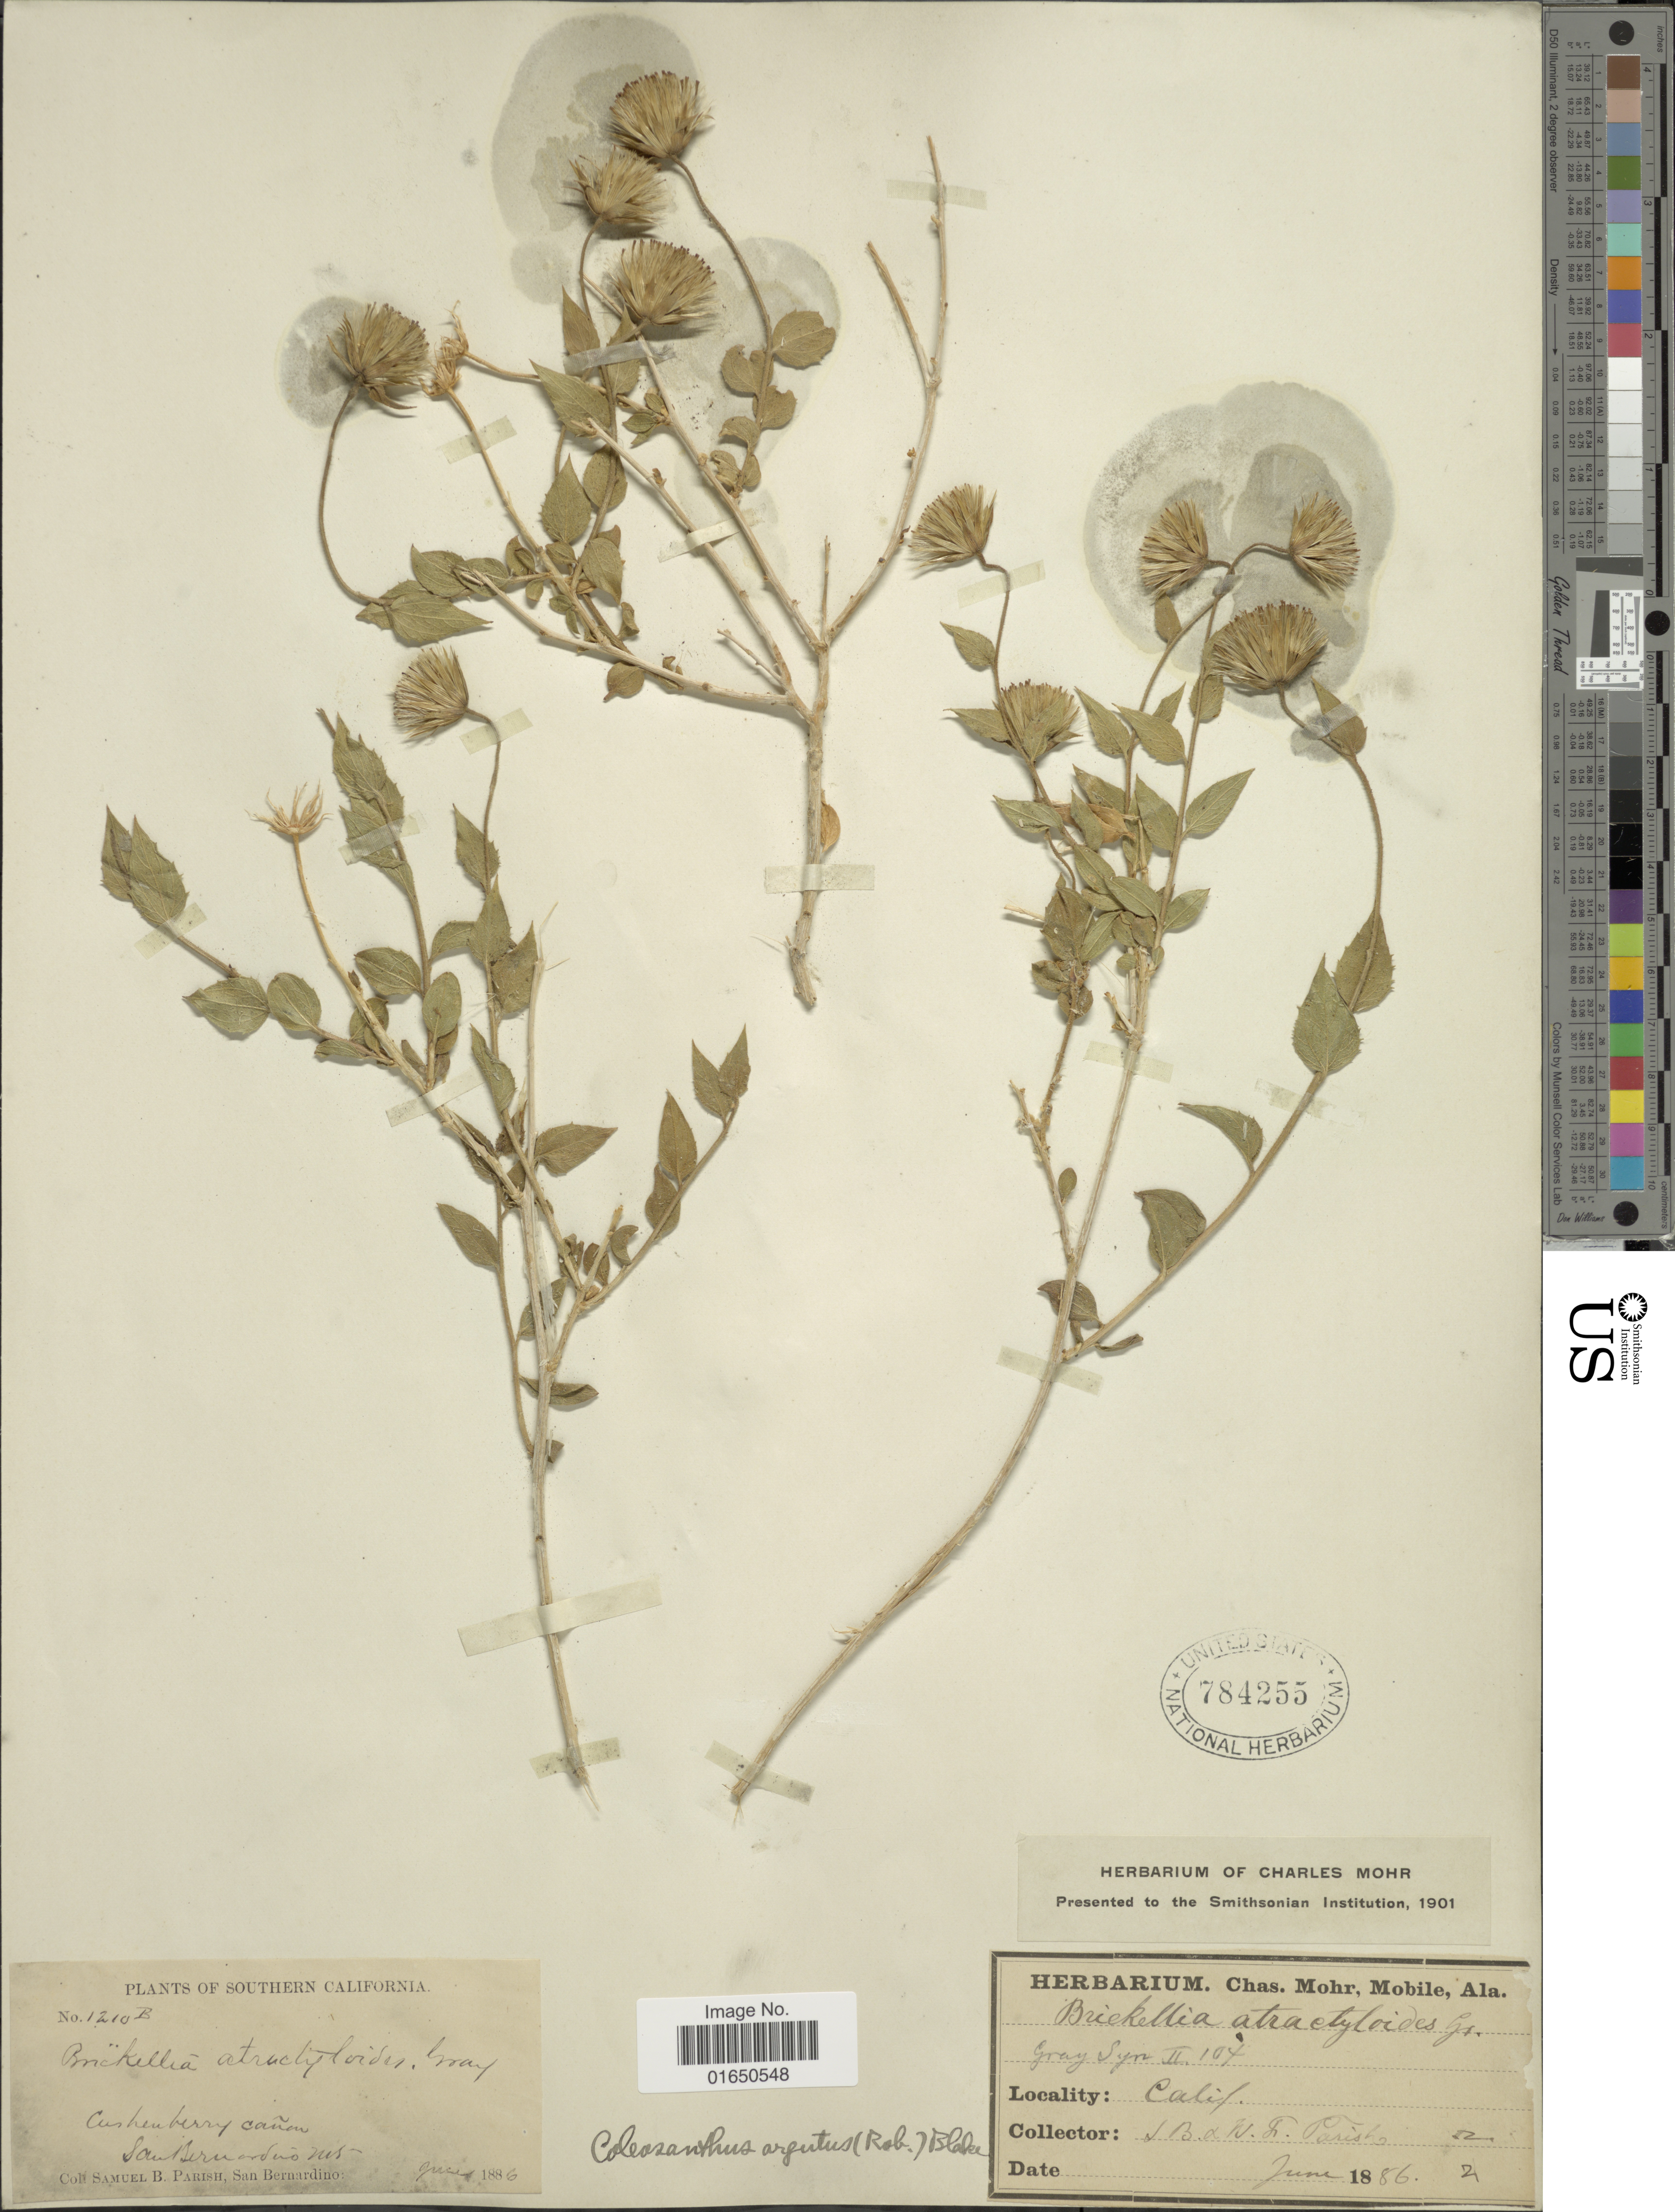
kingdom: Plantae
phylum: Tracheophyta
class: Magnoliopsida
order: Asterales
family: Asteraceae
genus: Brickellia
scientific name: Brickellia arguta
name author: B.L. Rob.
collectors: S. B. Parish & W. F. Parish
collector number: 1210B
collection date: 1886-06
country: United States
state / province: California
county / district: San Bernardino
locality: Southern California. Cushenbury Cañon. San Bernardino mt.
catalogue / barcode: US 784255